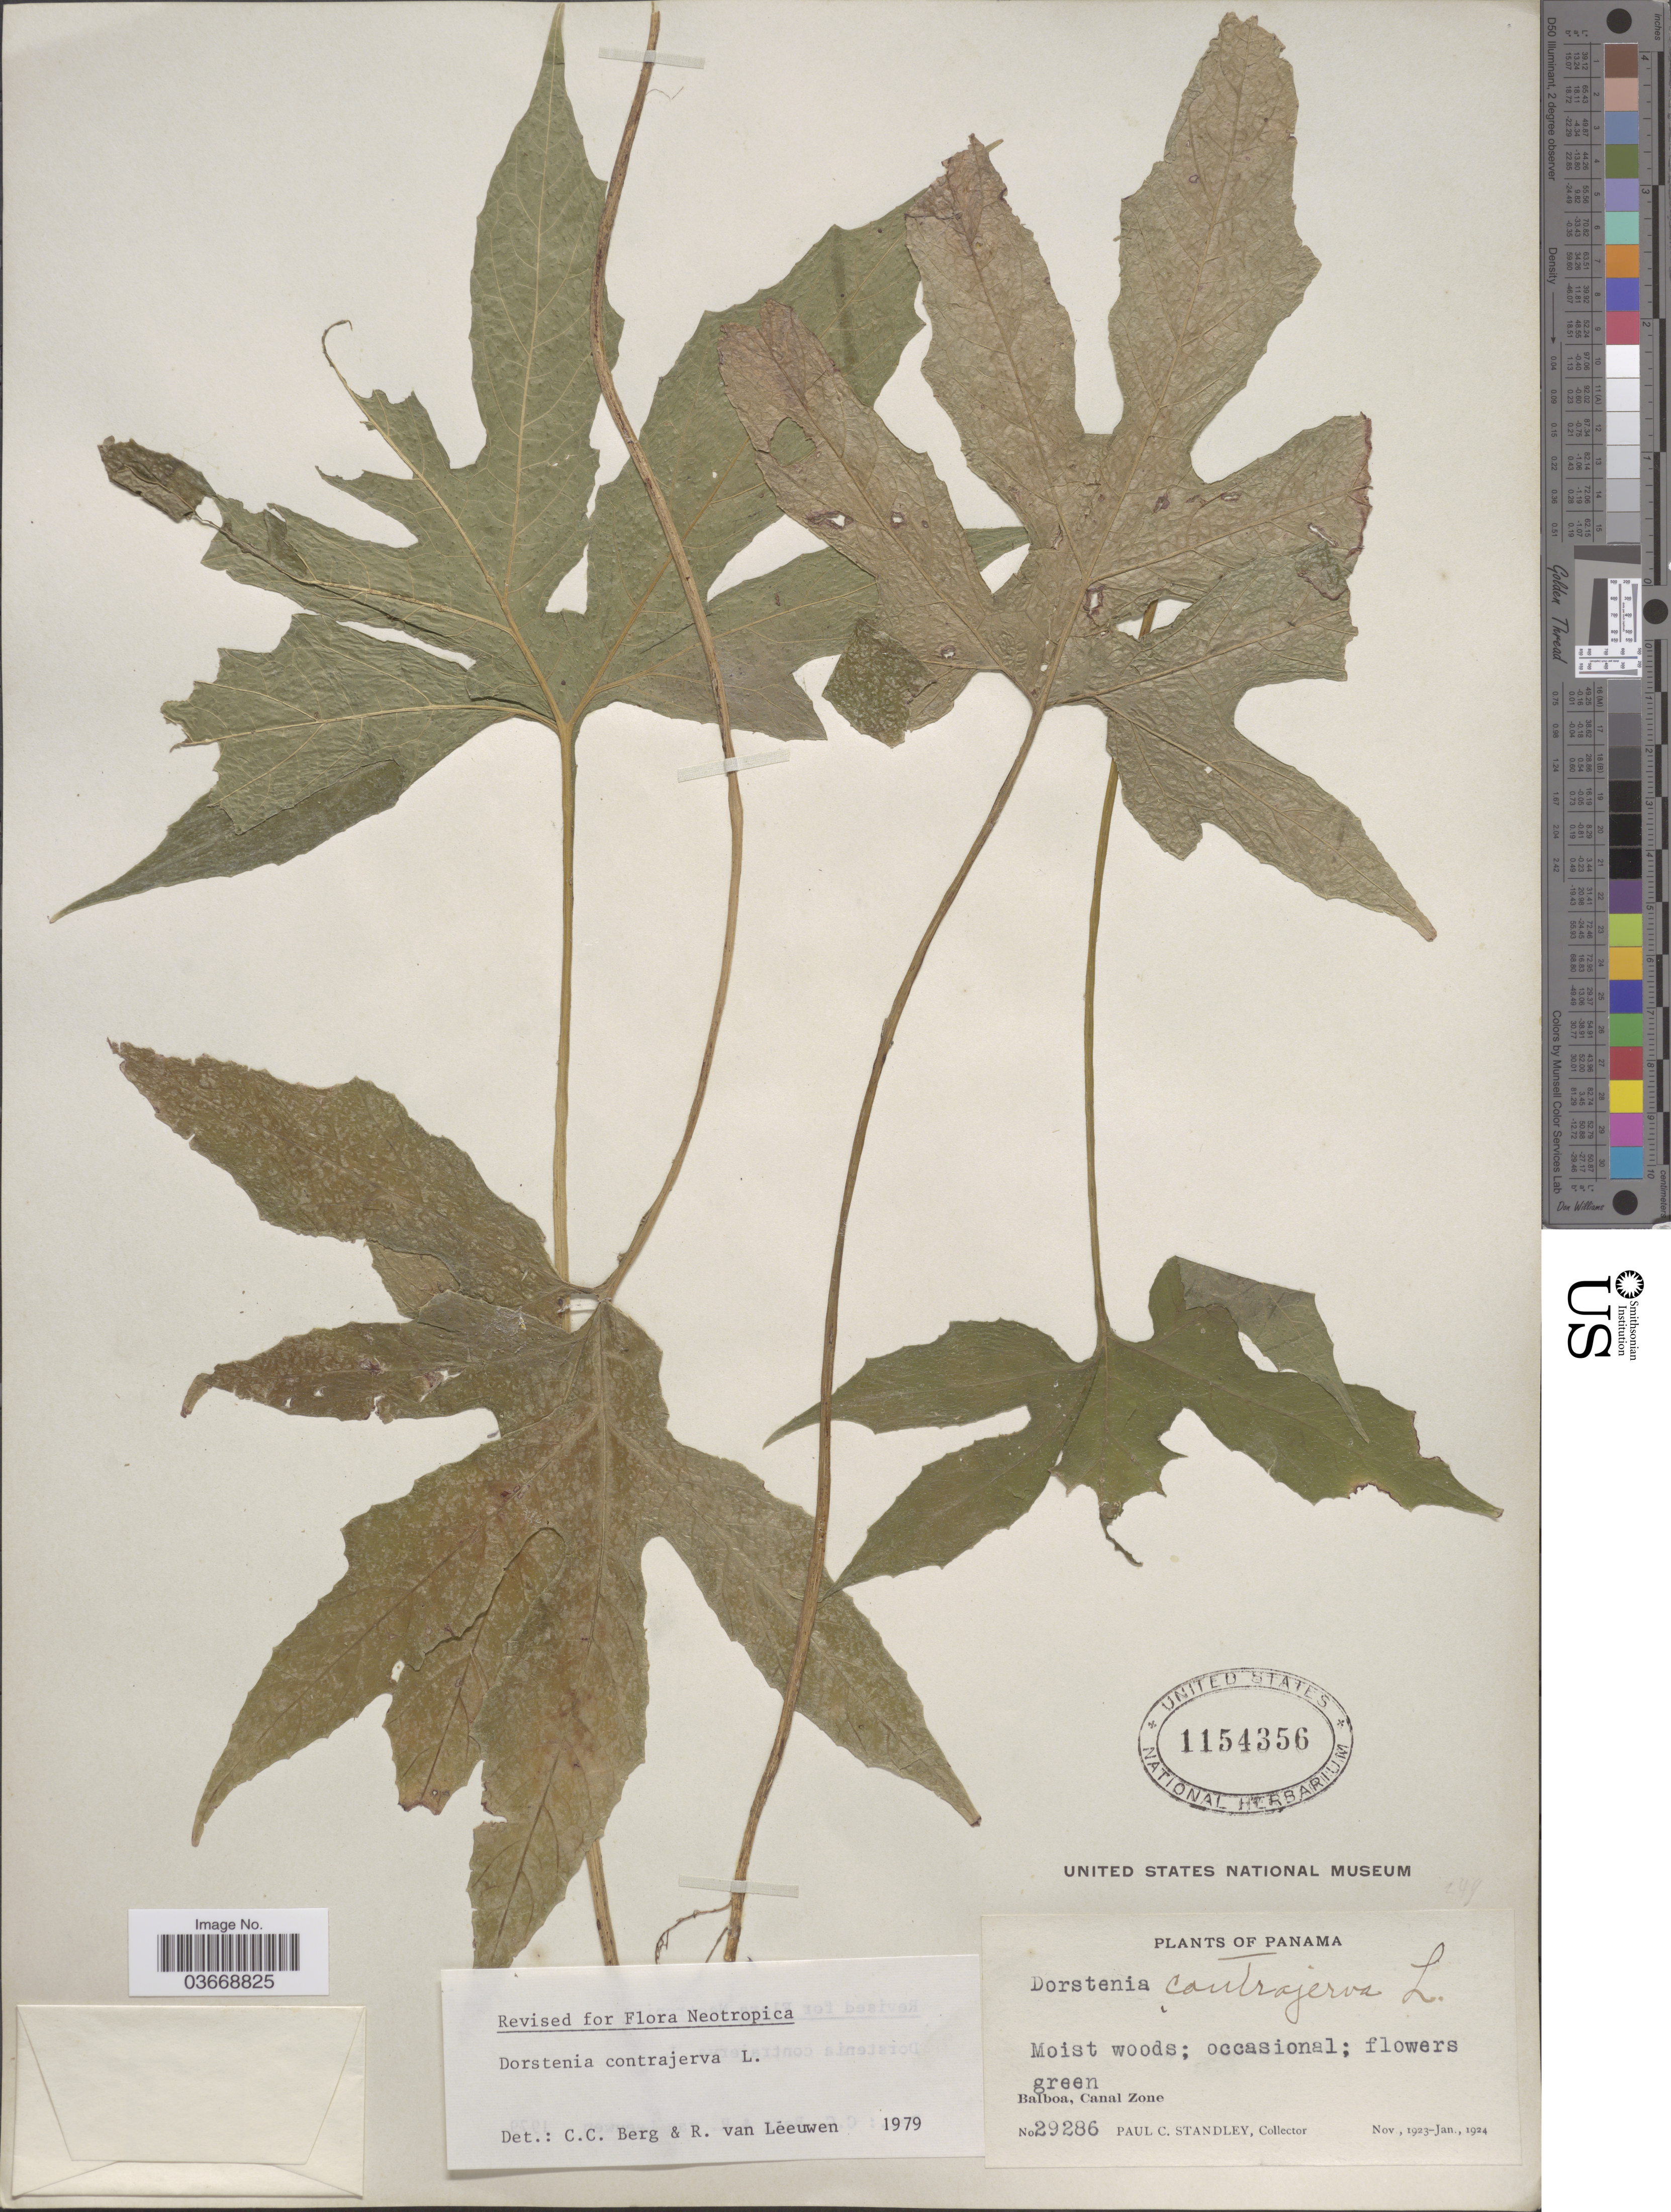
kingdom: Plantae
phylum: Tracheophyta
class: Magnoliopsida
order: Rosales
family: Moraceae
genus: Dorstenia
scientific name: Dorstenia contrajerva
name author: L.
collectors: P. C. Standley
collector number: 29286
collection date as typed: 1924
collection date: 1923-11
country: Panama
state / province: Colón / Panamá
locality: Balboa, Canal Zone.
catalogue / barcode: US 1154356